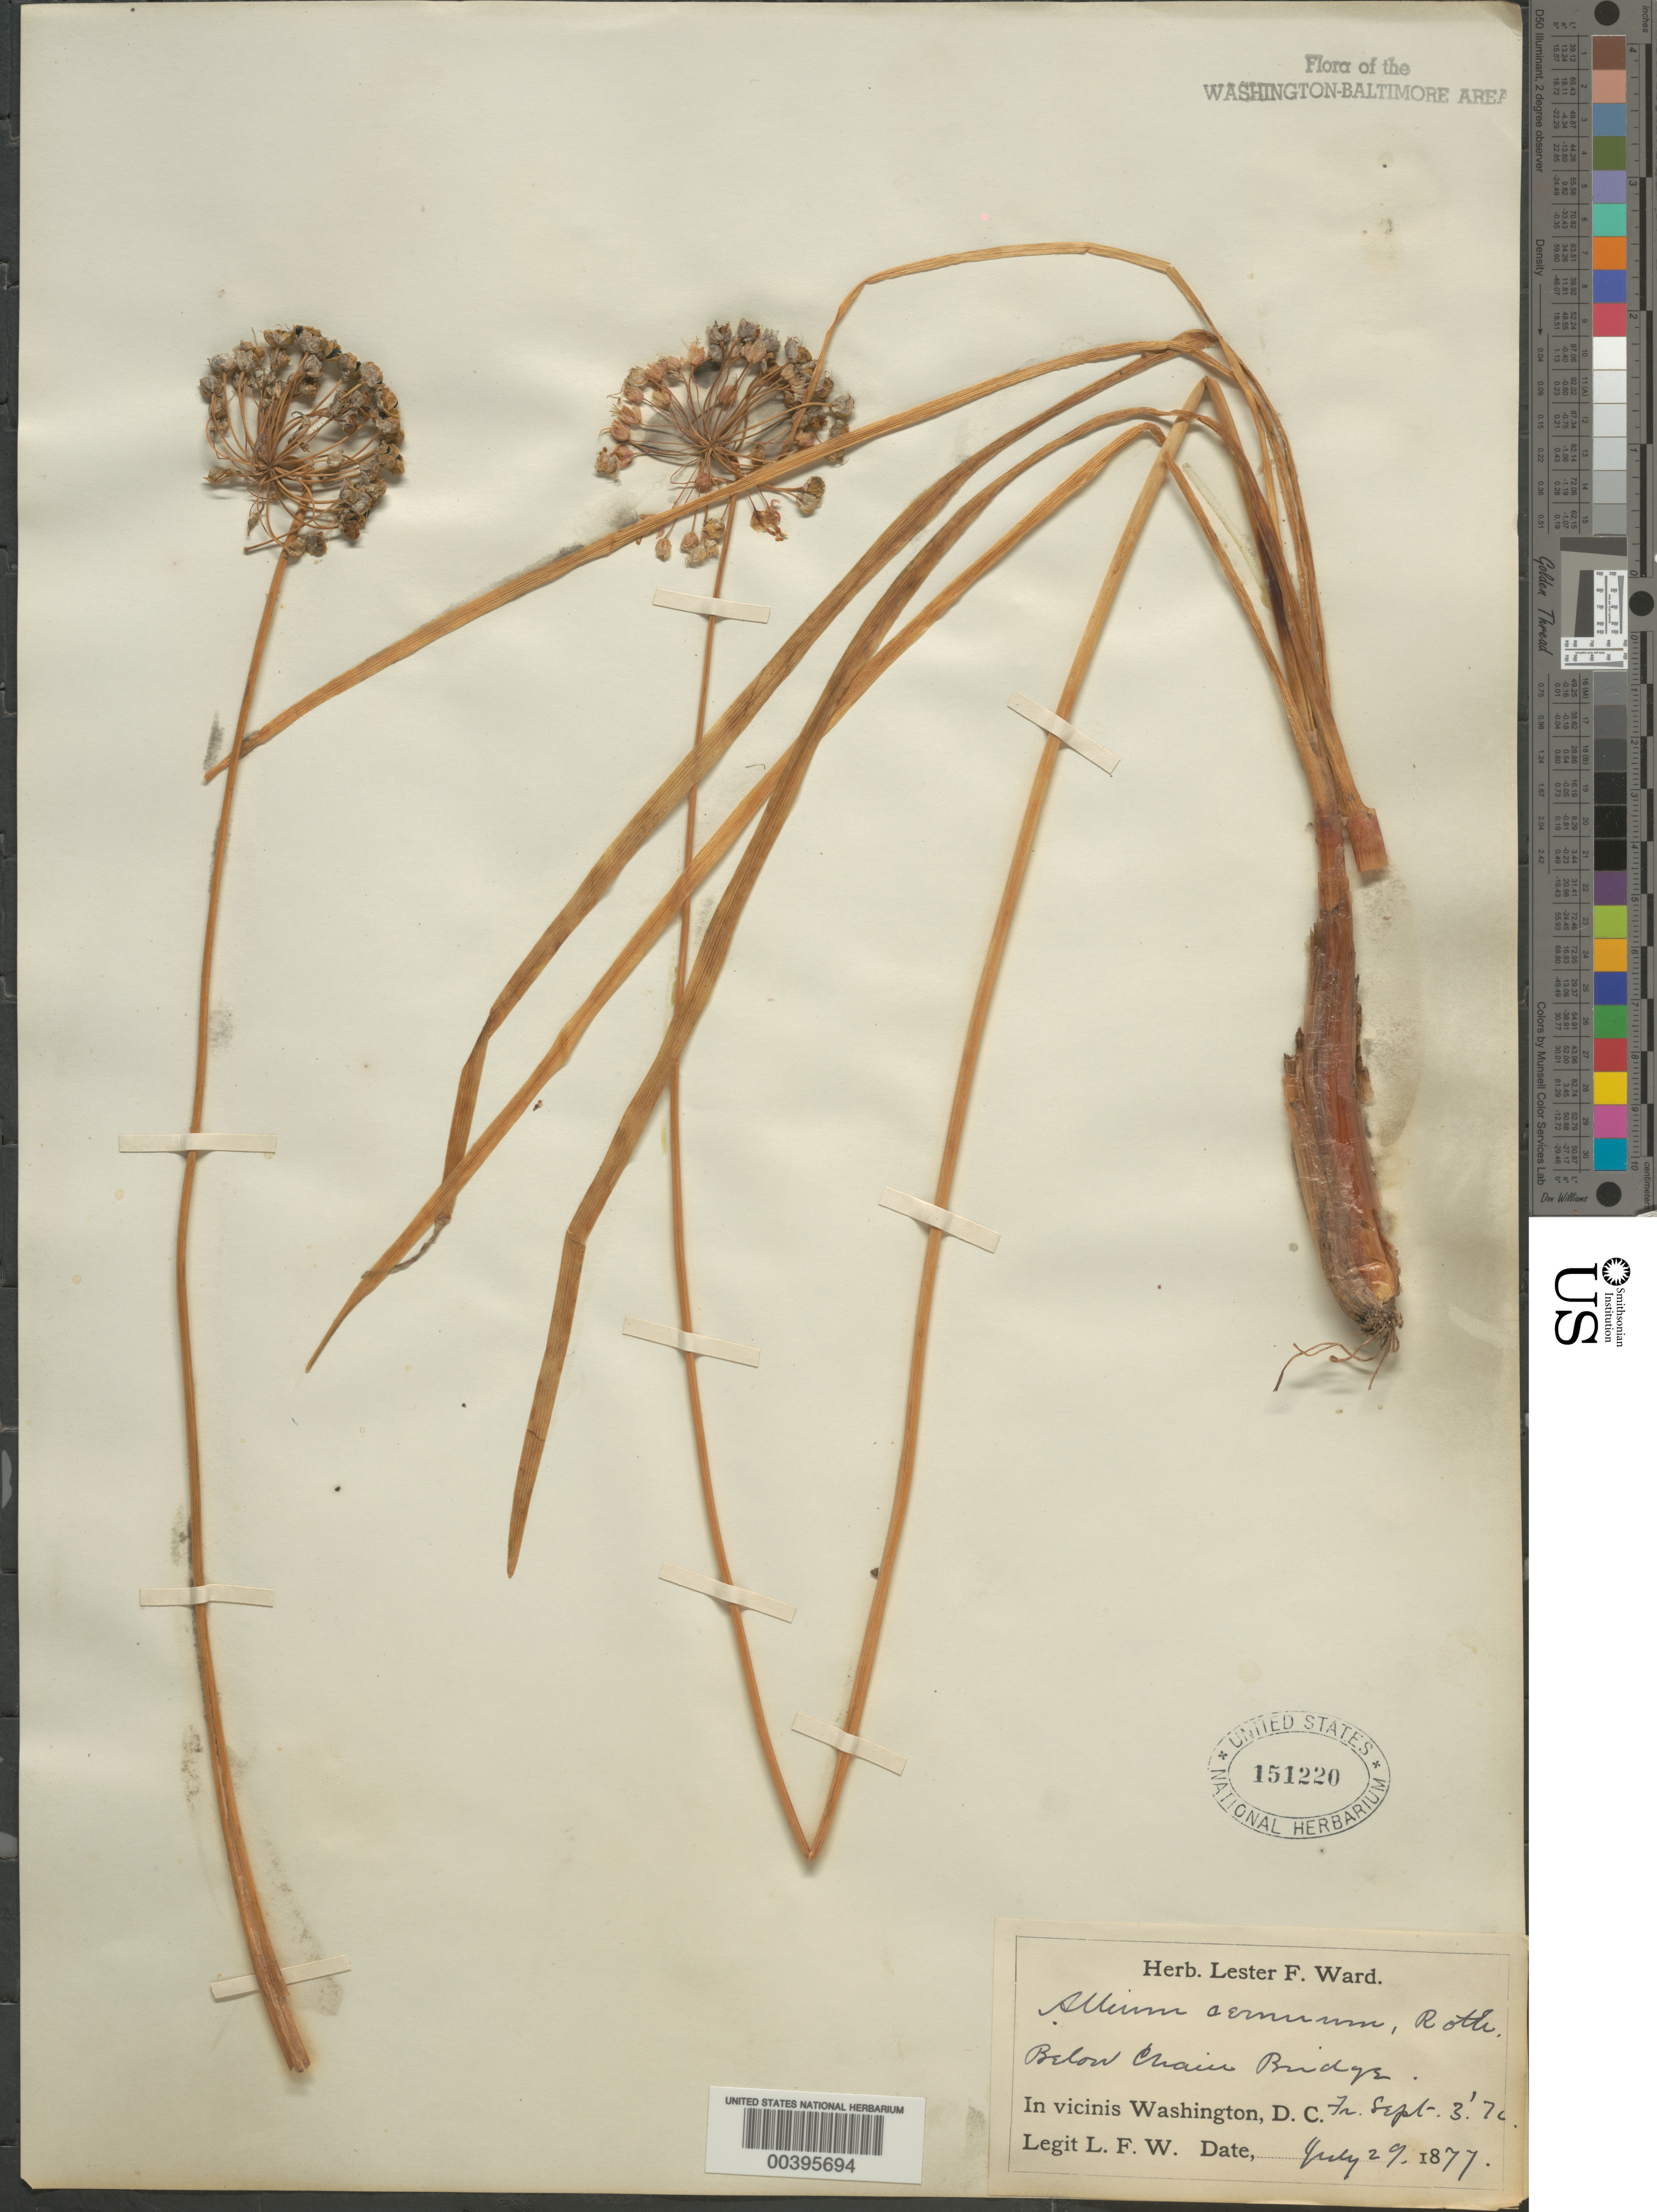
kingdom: Plantae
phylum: Tracheophyta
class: Liliopsida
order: Asparagales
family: Amaryllidaceae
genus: Allium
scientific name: Allium cernuum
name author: Roth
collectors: L. F. Ward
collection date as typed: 03 Sep 1877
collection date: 1877-09-03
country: United States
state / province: District of Columbia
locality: Chain Bridge flats C. and O. Canal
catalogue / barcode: US 151220